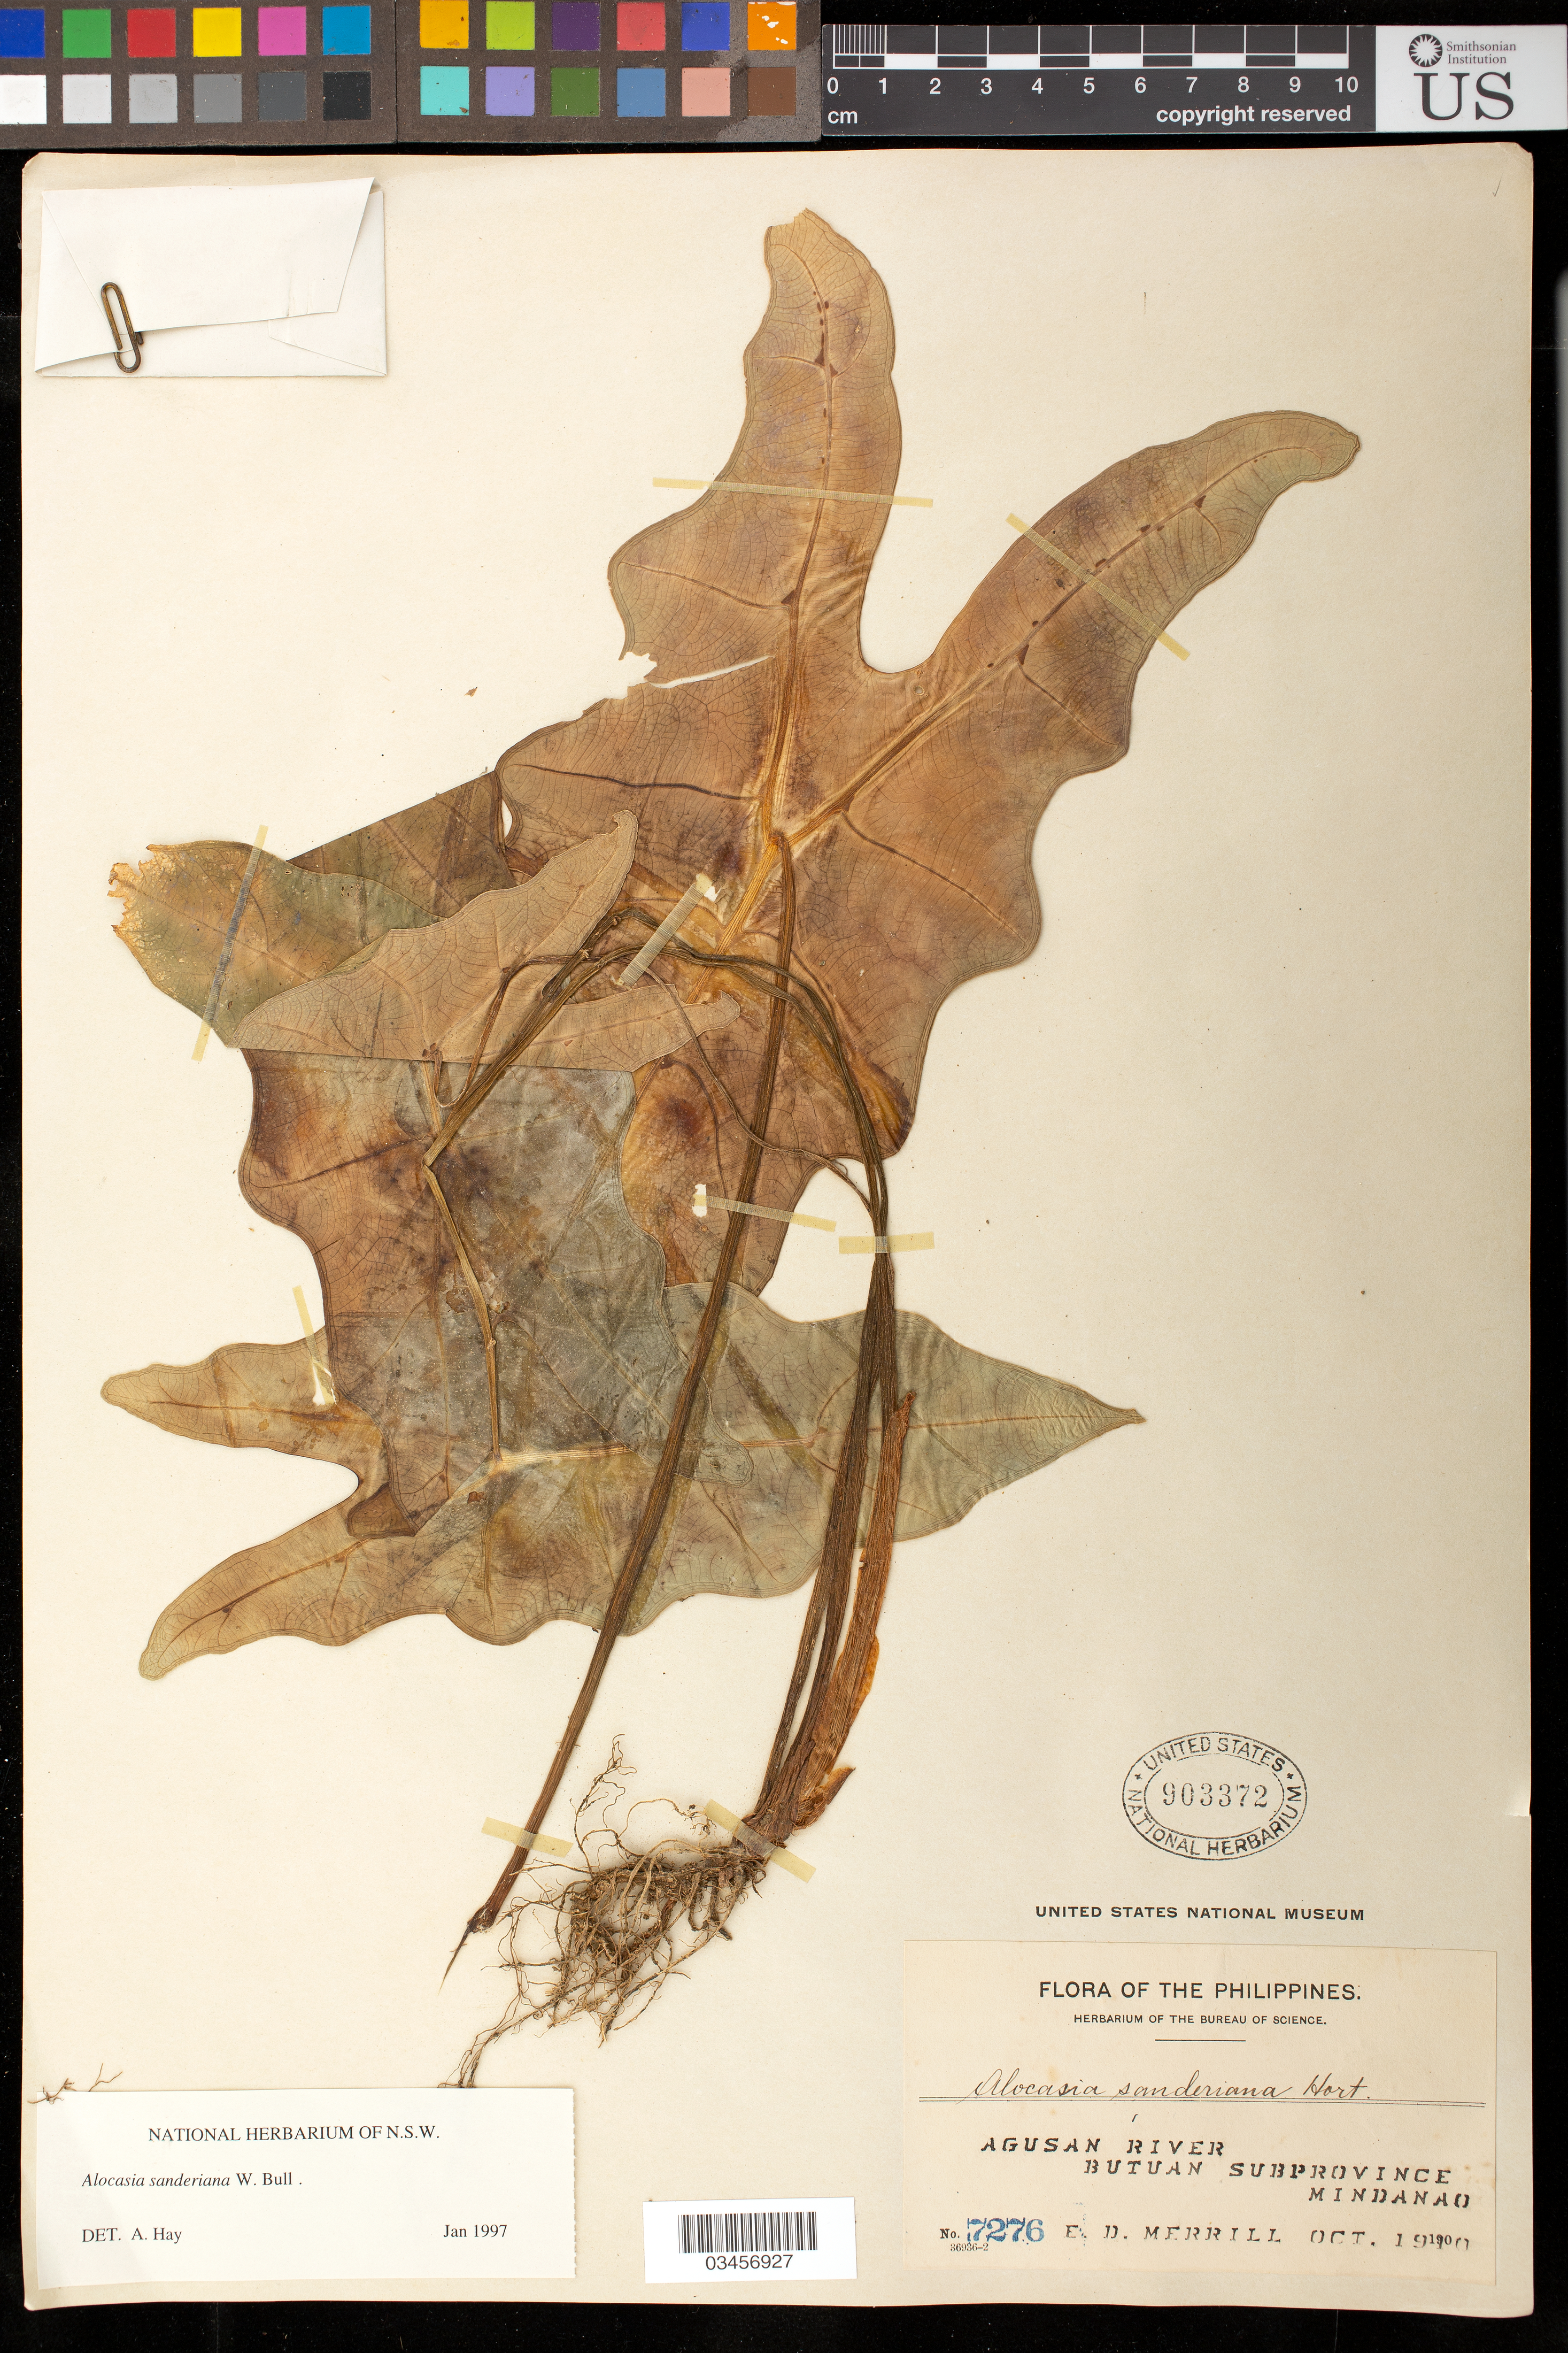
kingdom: Plantae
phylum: Tracheophyta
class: Liliopsida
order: Alismatales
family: Araceae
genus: Alocasia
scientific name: Alocasia sanderiana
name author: Hort. ex W. Bull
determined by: Hay, A.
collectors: E. D. Merrill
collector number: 7276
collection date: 1910-10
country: Philippines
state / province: Caraga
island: Mindanao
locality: Agusan River. Butuan.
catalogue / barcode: US 903372